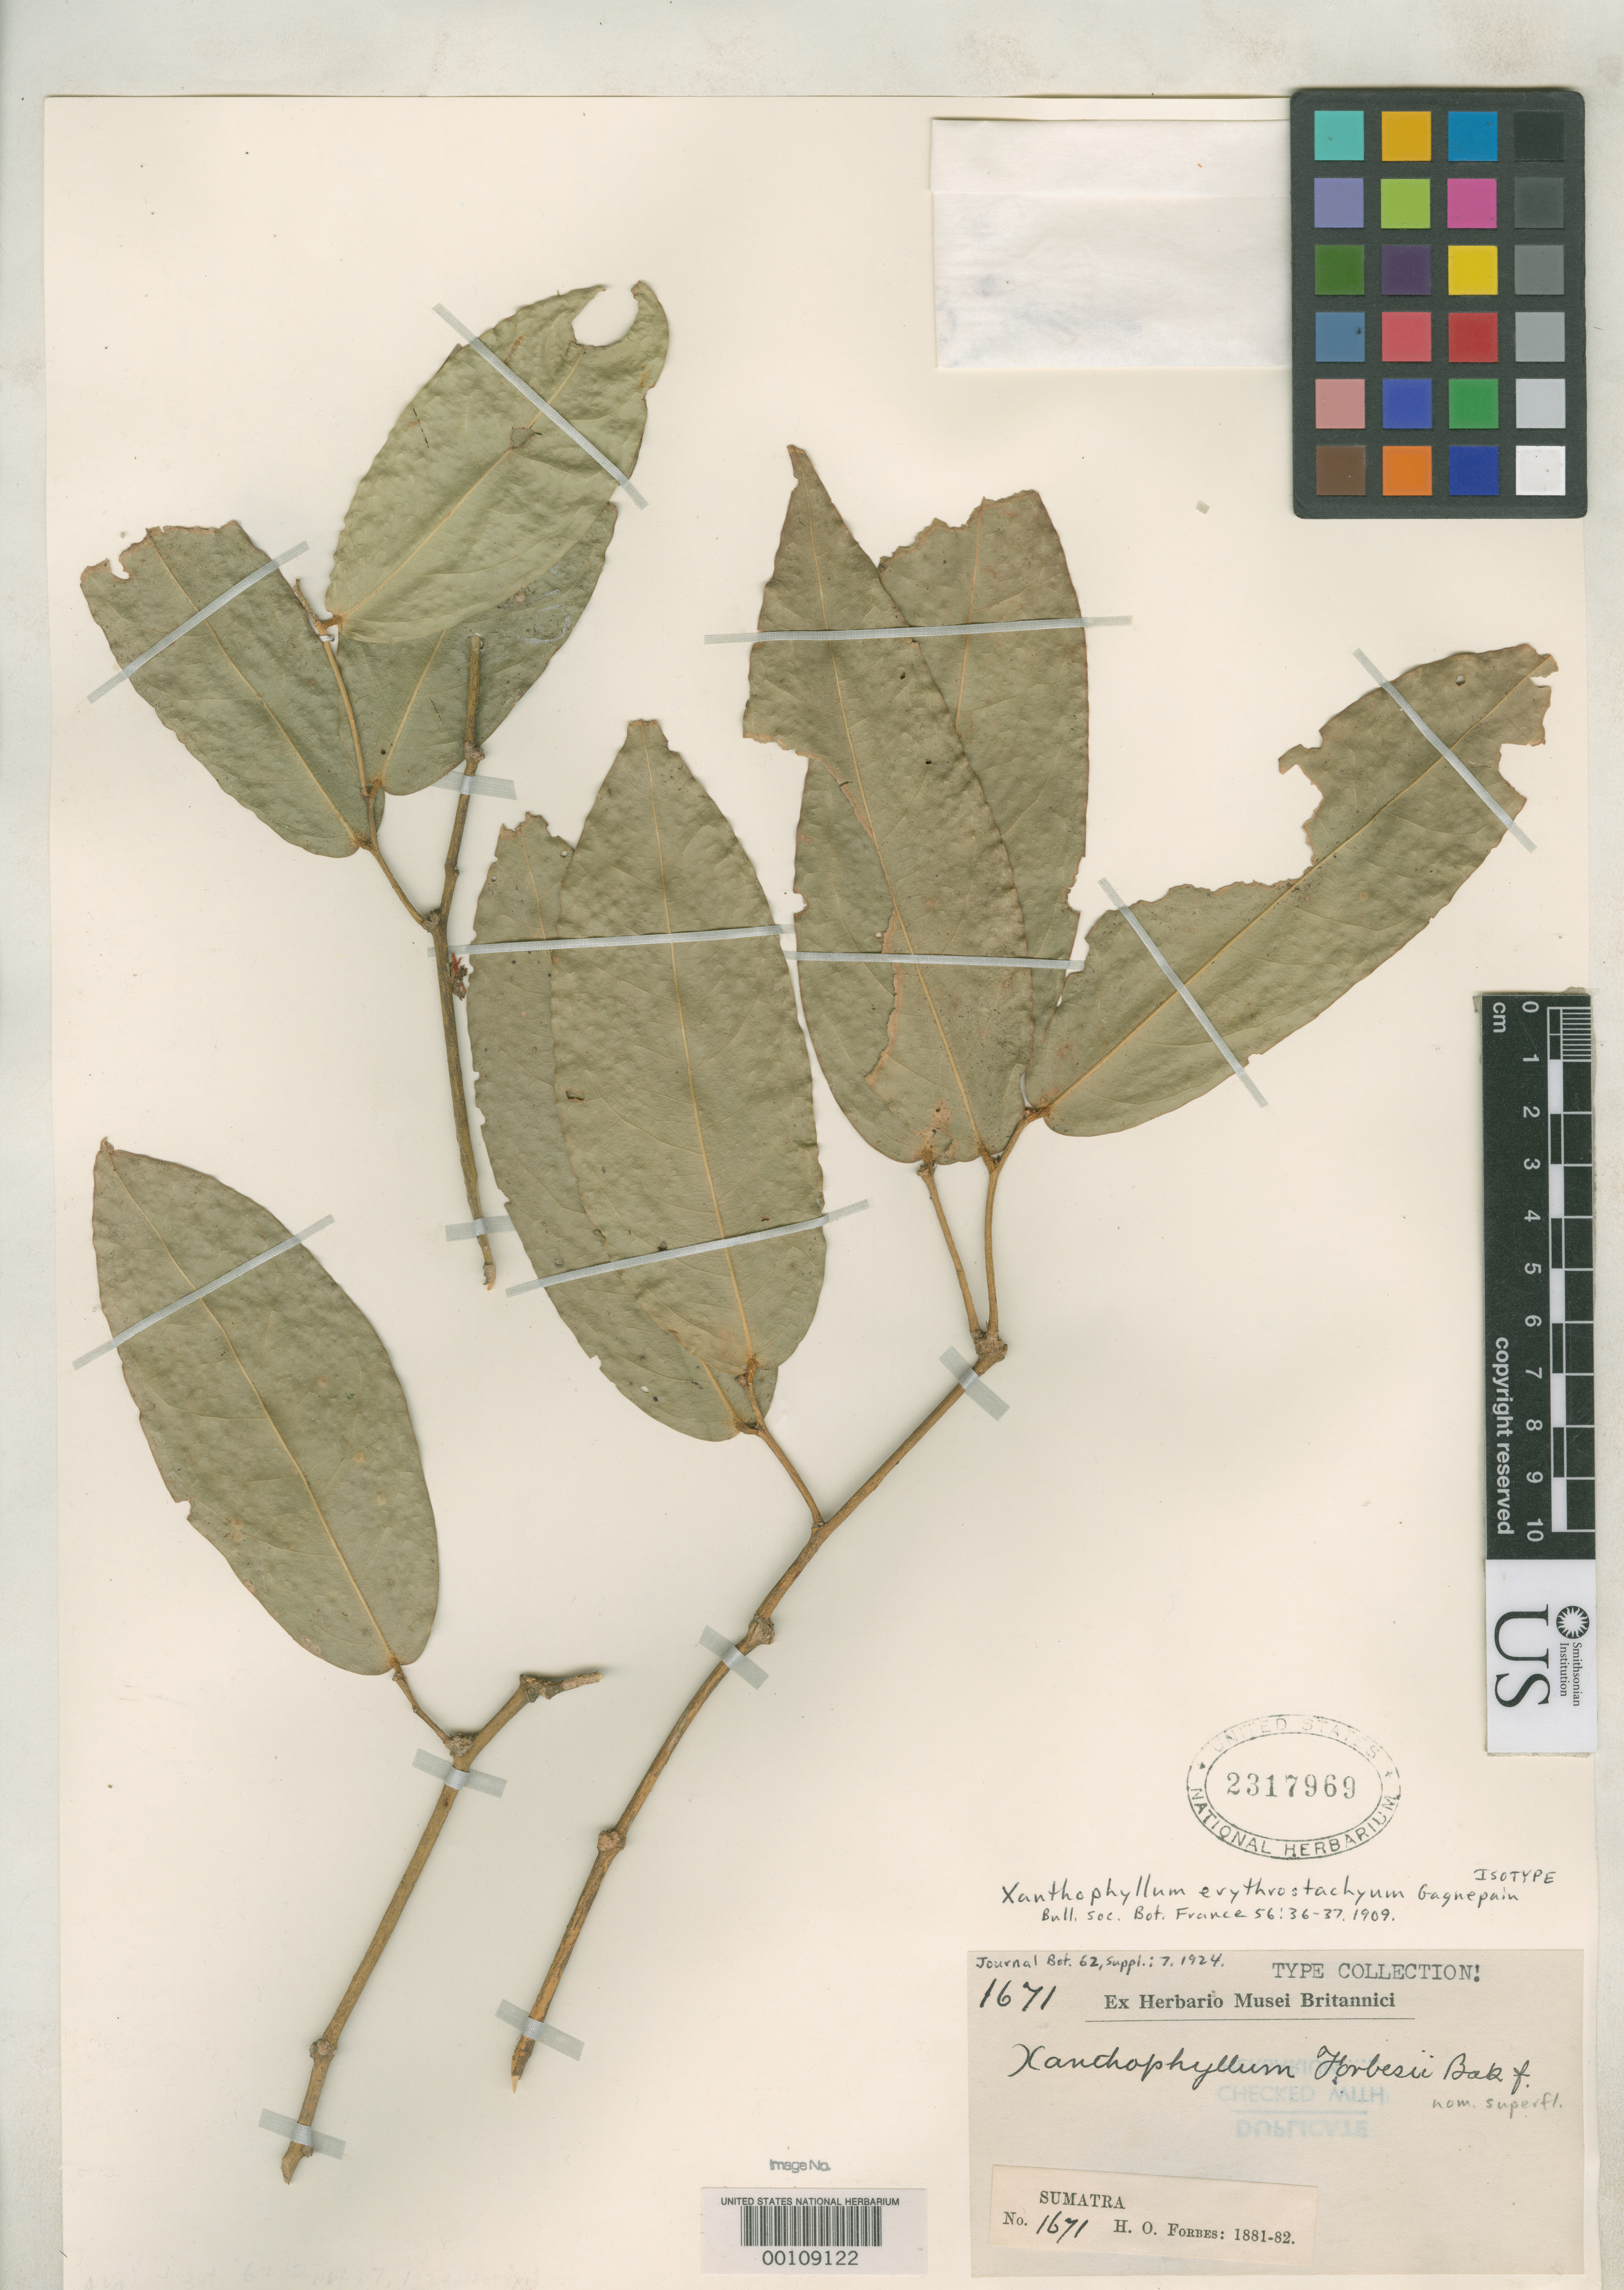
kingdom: Plantae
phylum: Tracheophyta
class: Magnoliopsida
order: Fabales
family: Polygalaceae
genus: Xanthophyllum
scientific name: Xanthophyllum erthrostachyum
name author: L.F. Gagnep.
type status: Isotype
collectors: H. O. Forbes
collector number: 1671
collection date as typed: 1881 to -- --- 1882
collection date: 1881/1882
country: Indonesia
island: Sumatra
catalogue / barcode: US 2317969